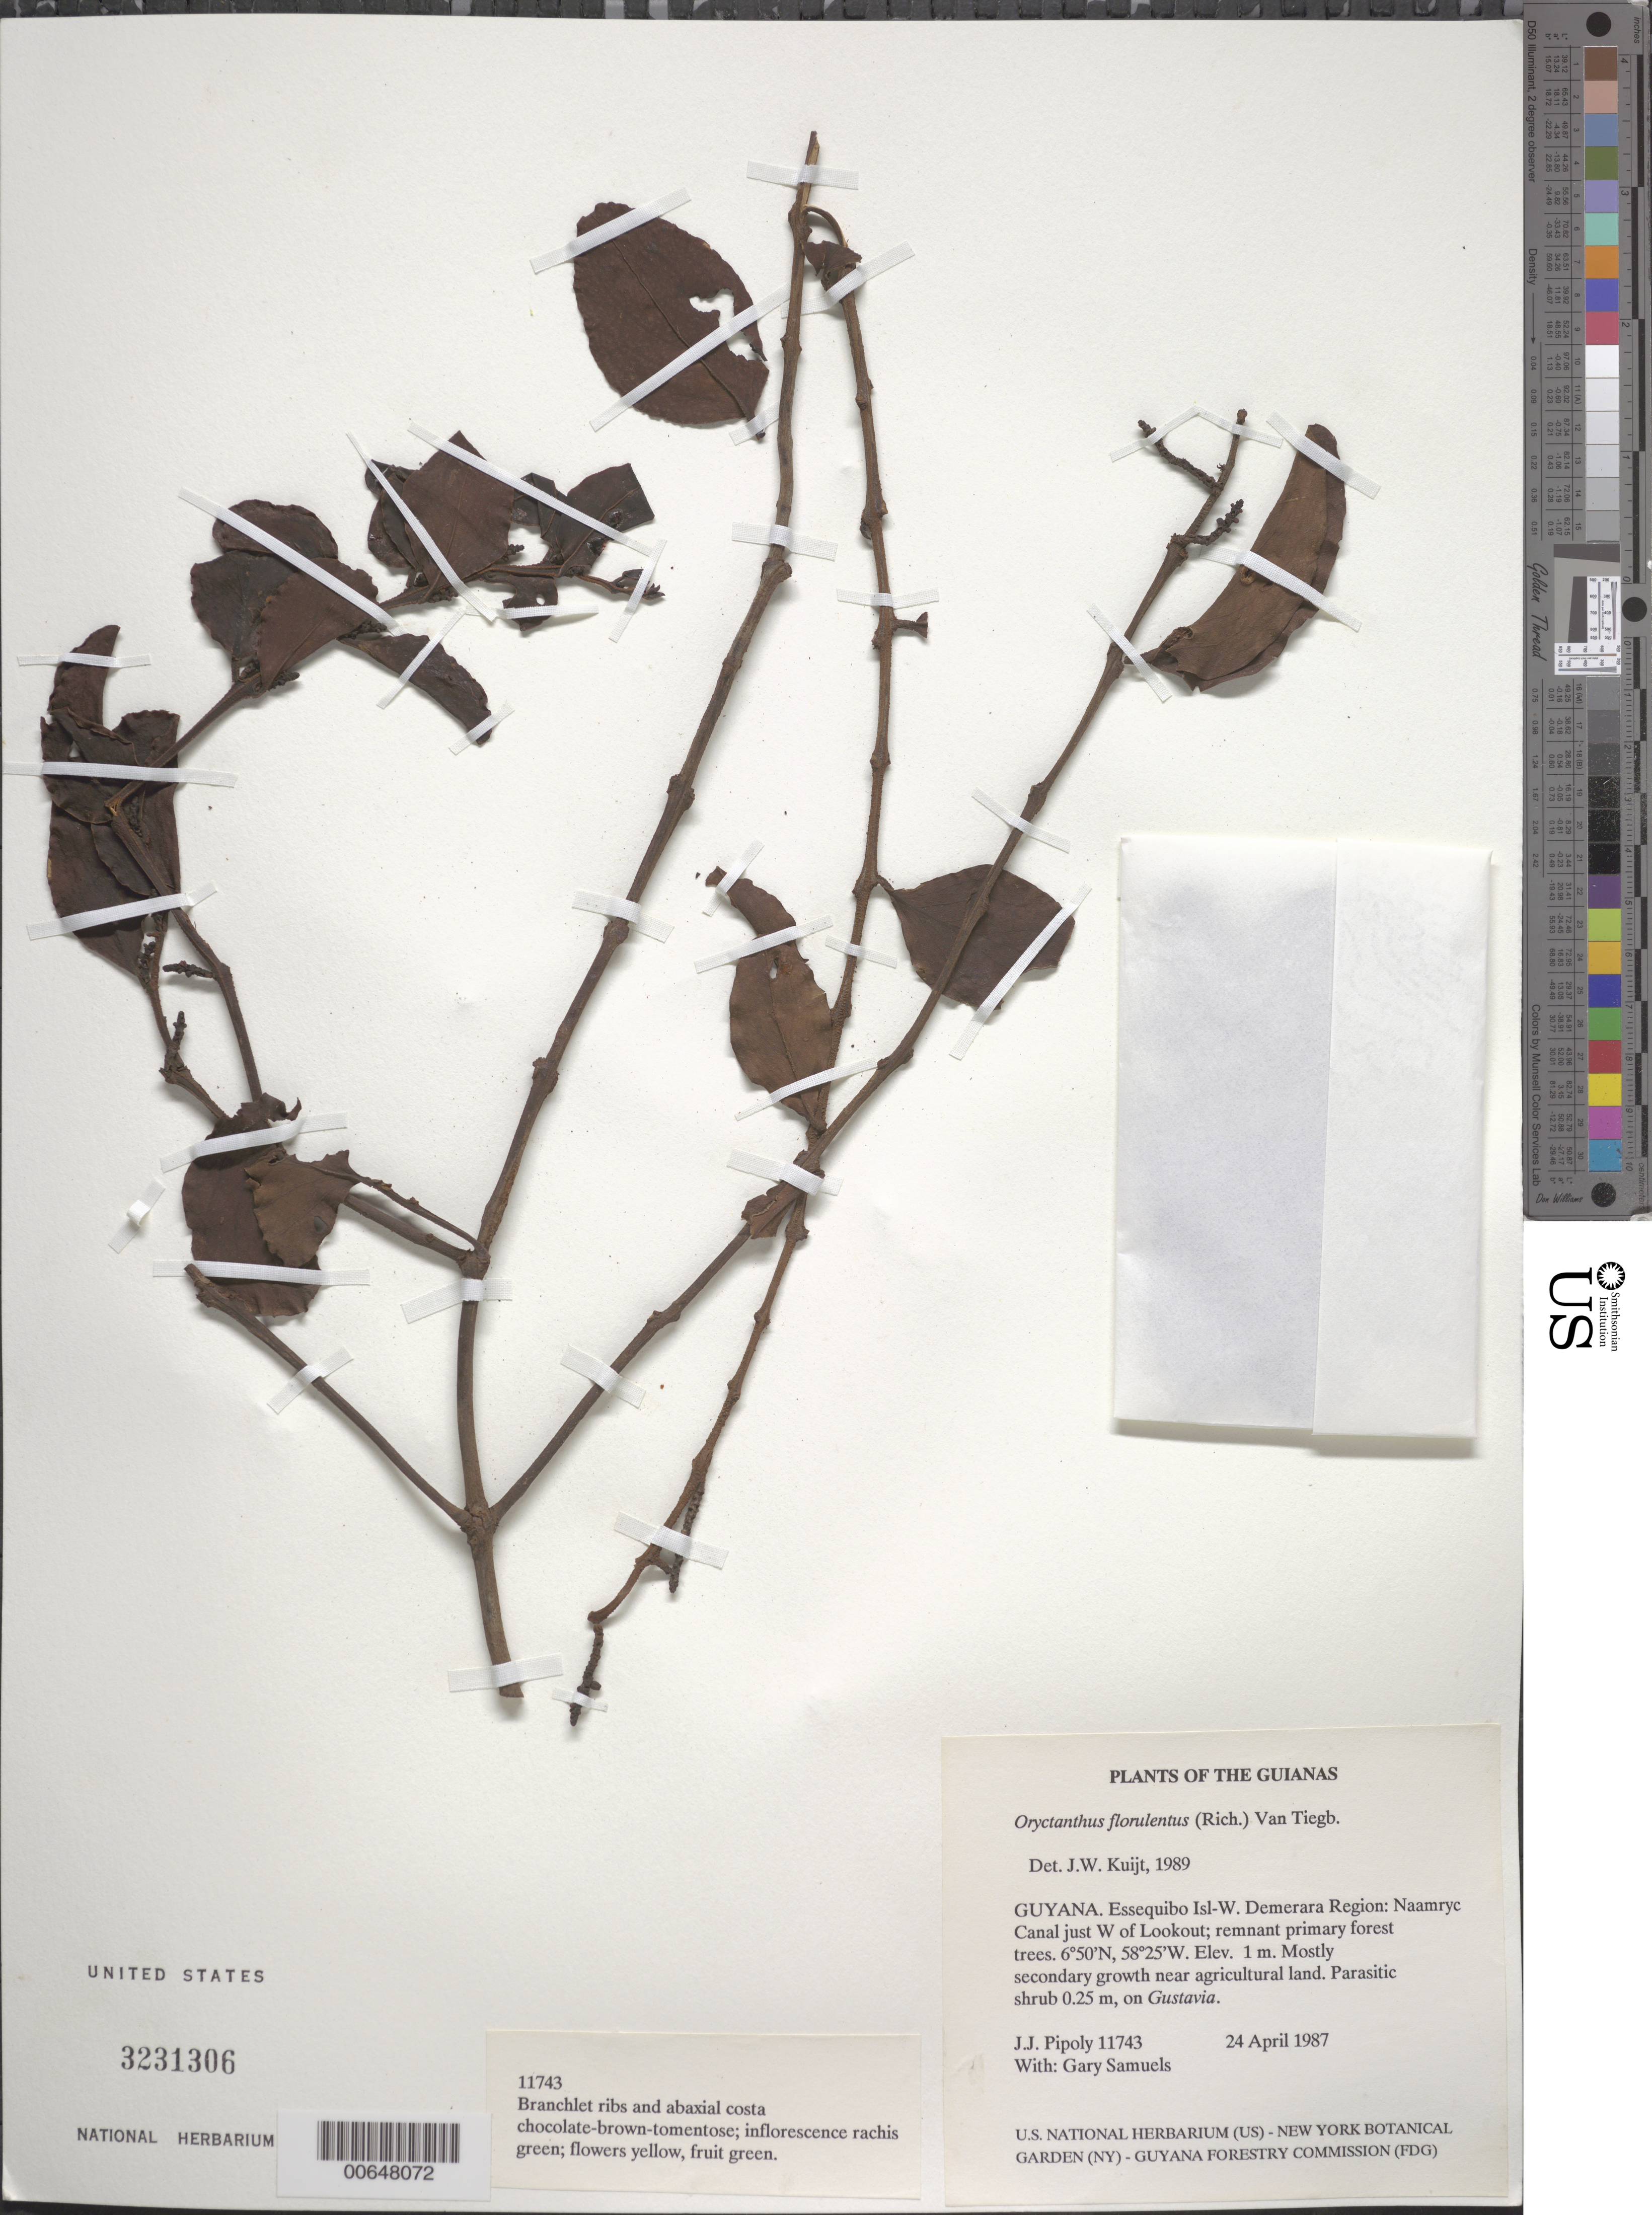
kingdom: Plantae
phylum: Tracheophyta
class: Magnoliopsida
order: Santalales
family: Loranthaceae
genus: Oryctanthus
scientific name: Oryctanthus florulentus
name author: (Rich.) Tiegh.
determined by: Kuijt, Job, (CANADA)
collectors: J. J. Pipoly & G. Bacchus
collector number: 11743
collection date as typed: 24 April 1987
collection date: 1987-04-24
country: Guyana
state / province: Essequibo Isl-W. Demerara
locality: Naamryck Canal just W of Lookout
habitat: Remnant primary forest trees. Mostly secondary growth near agricultural land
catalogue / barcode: US 3231306